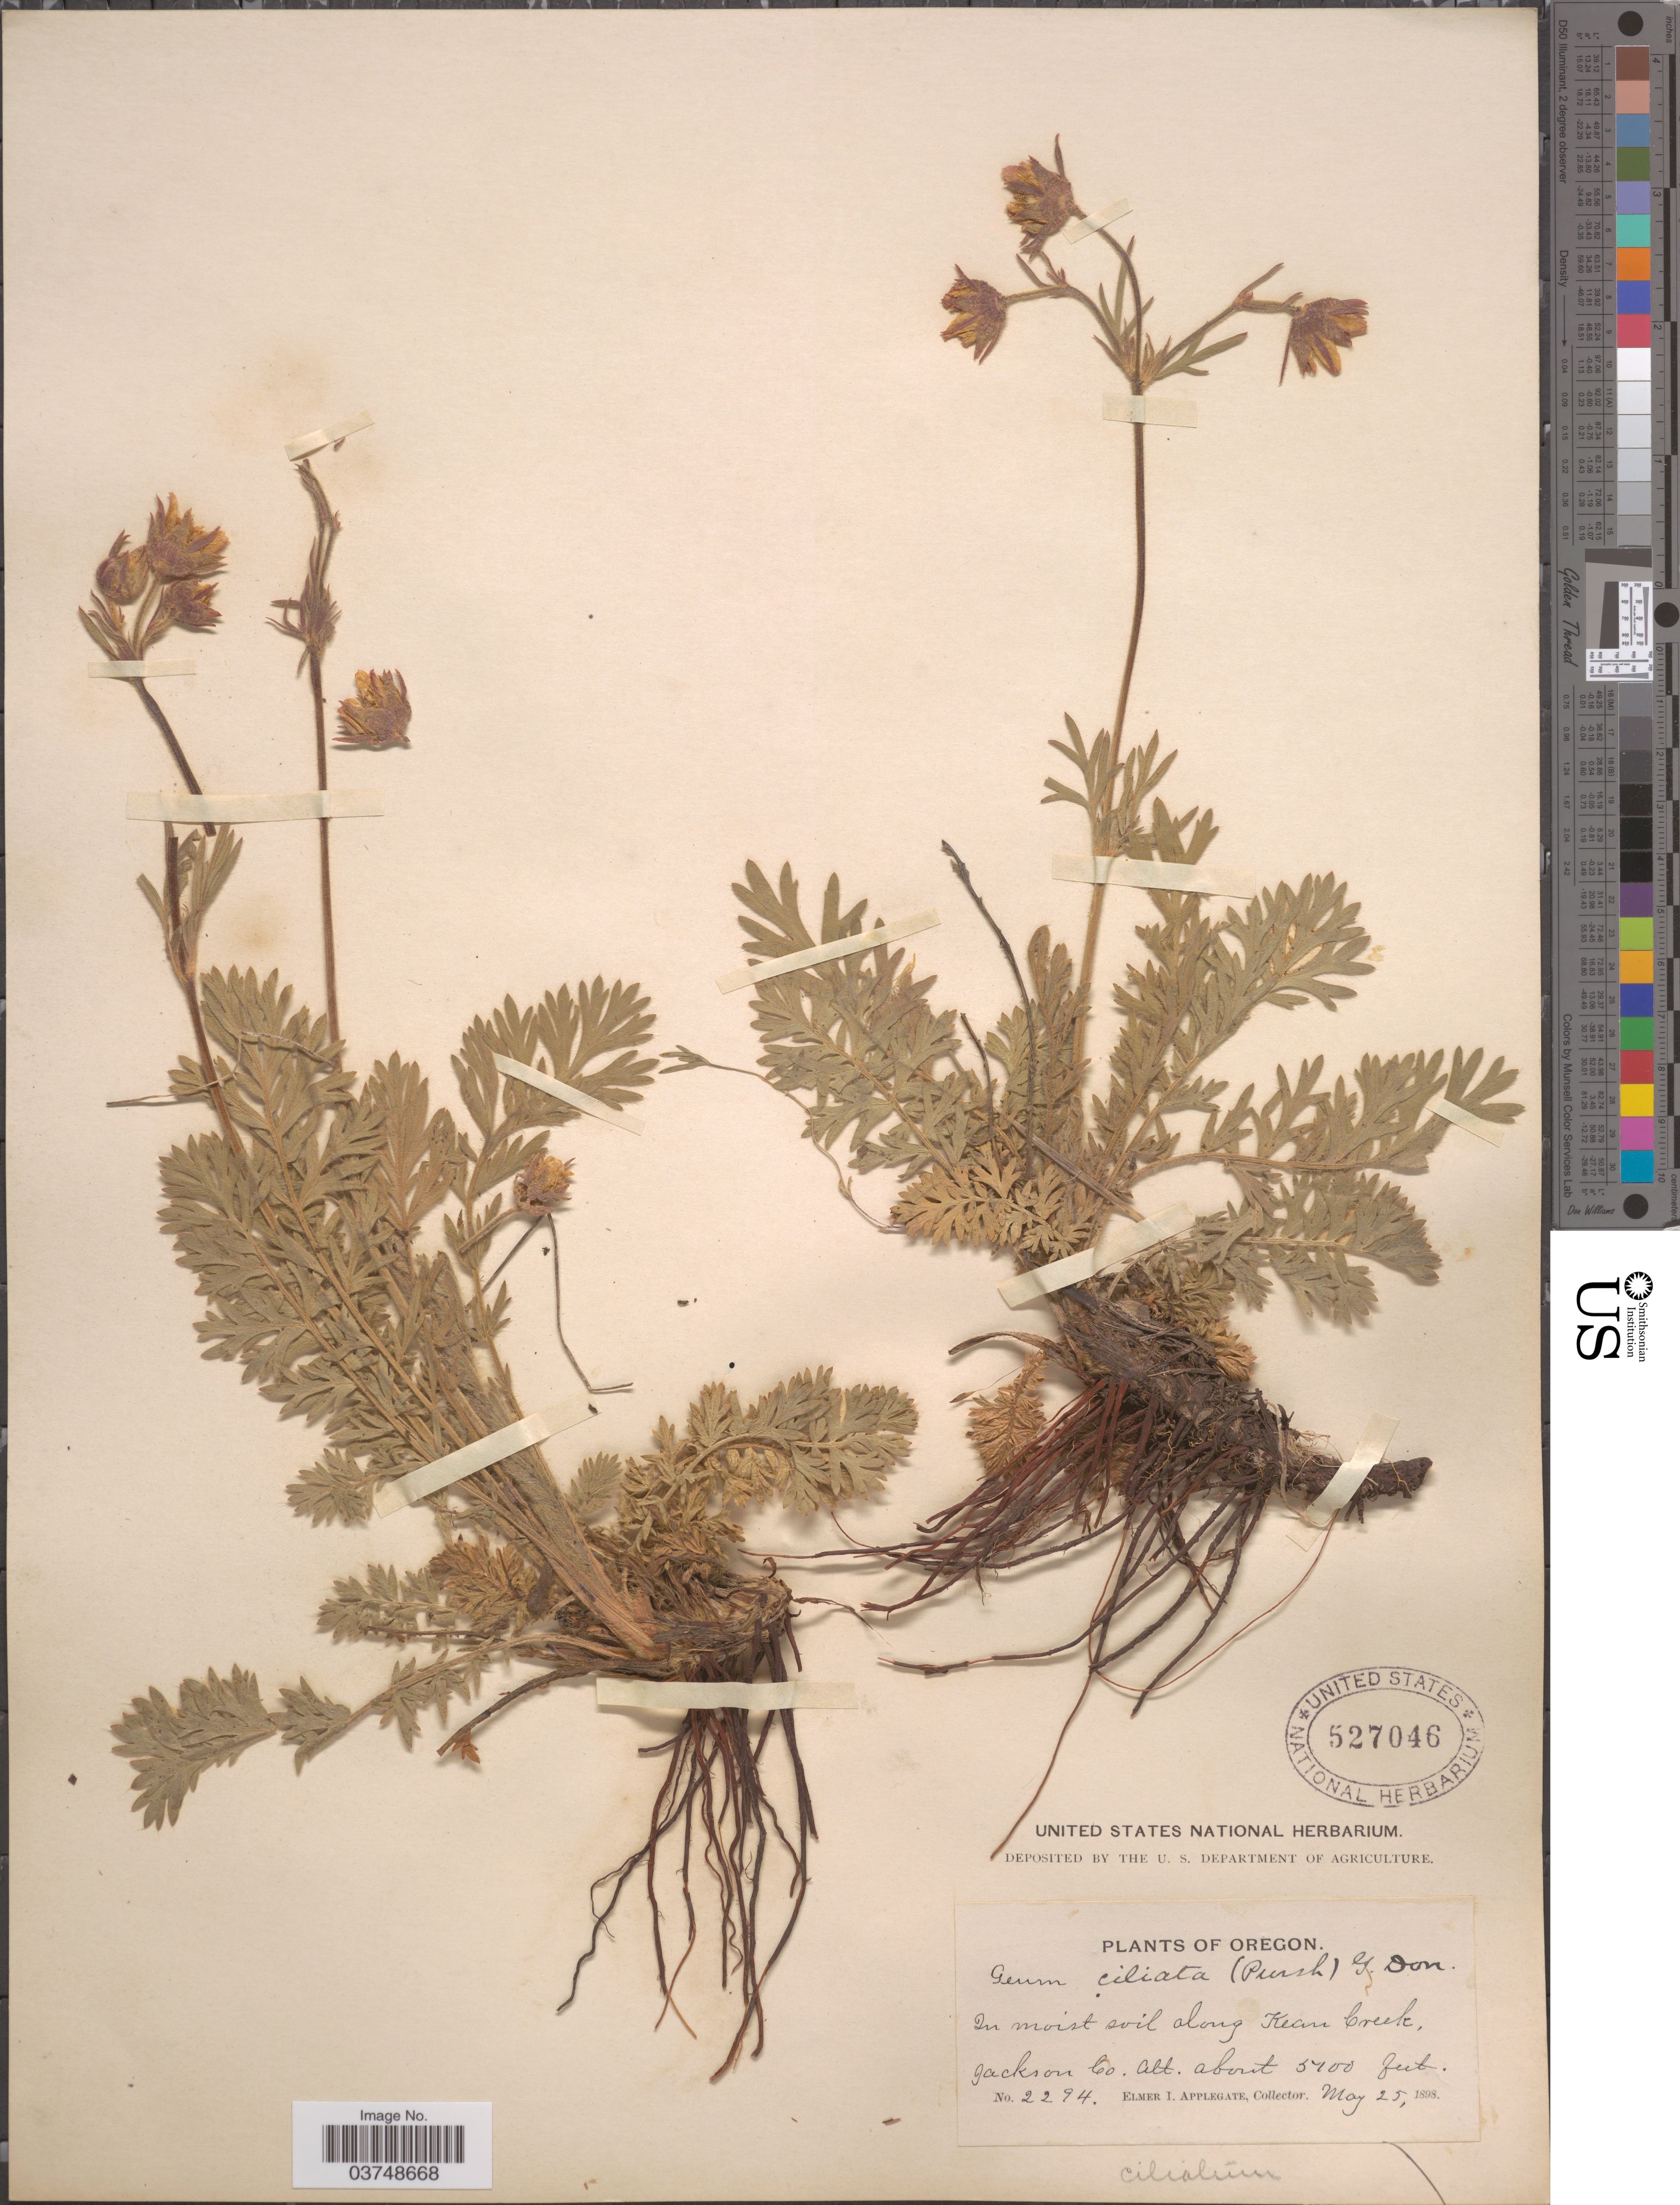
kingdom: Plantae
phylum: Tracheophyta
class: Magnoliopsida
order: Rosales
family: Rosaceae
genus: Geum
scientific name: Geum triflorum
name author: Pursh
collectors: E. I. Applegate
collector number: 2294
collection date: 1898-05-25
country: United States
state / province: Oregon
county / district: Jackson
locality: In moist soil along Kean Creek, Jackson Co.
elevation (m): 1554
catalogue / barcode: US 527046